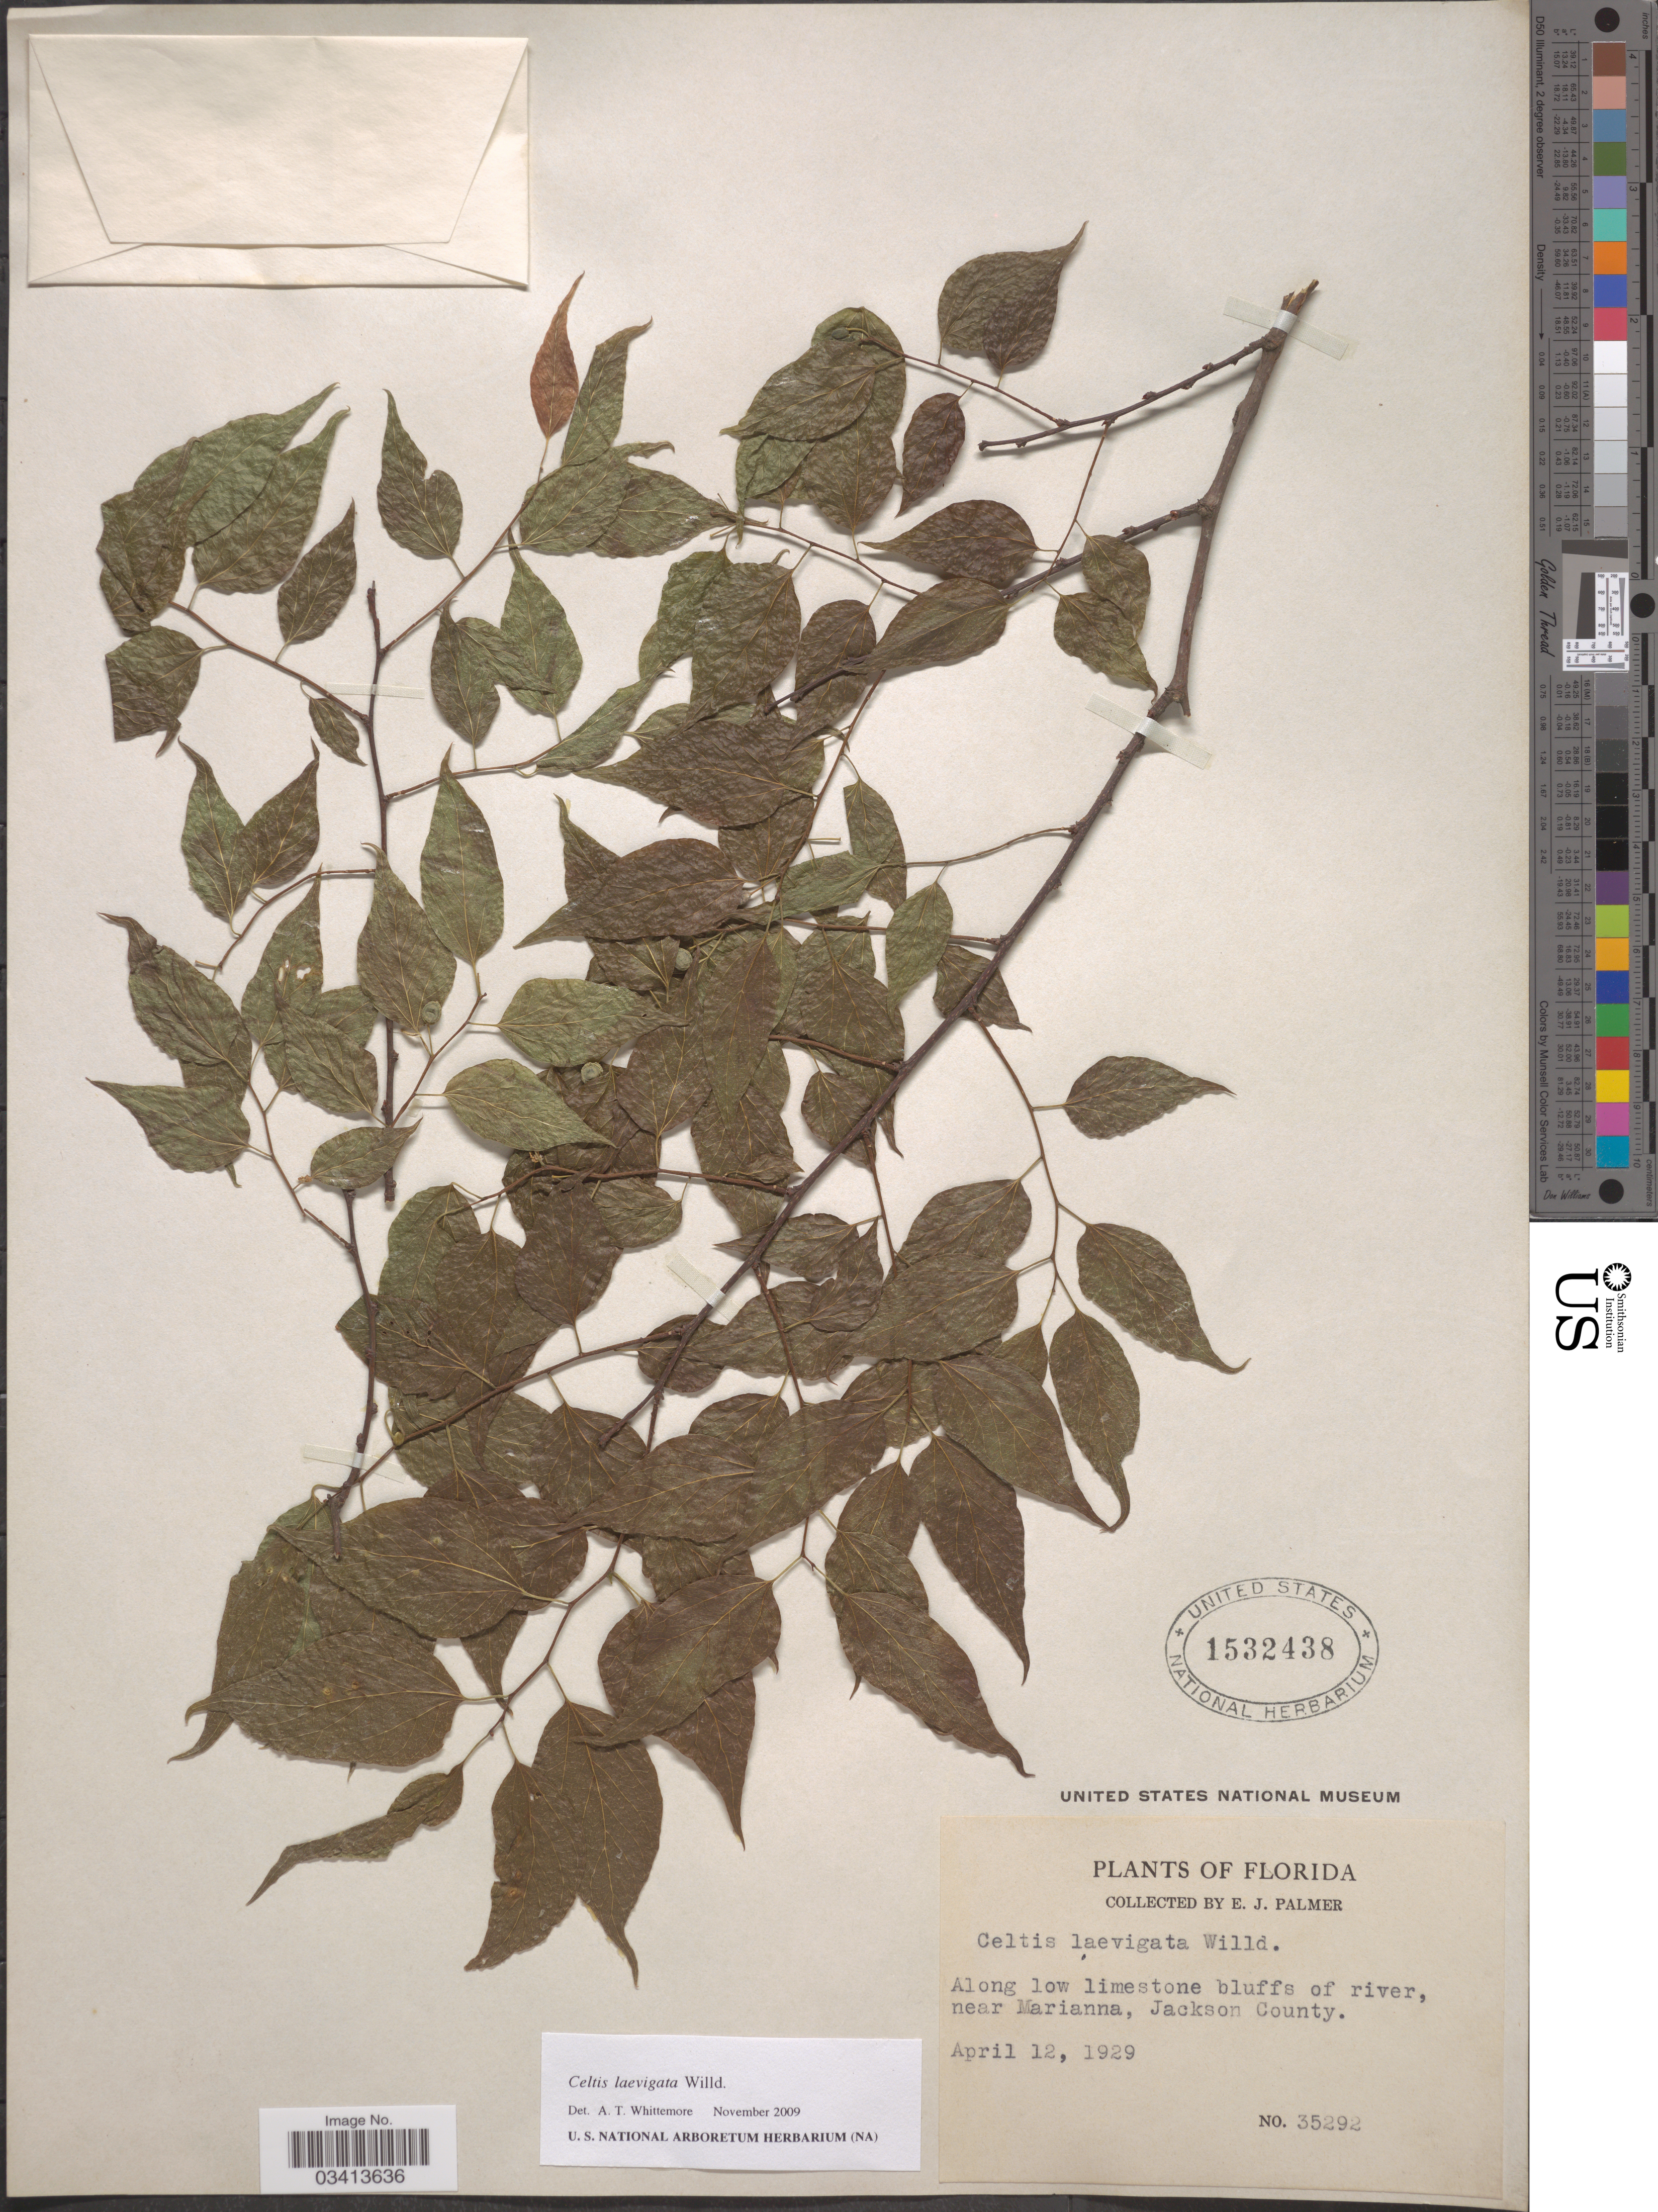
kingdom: Plantae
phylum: Tracheophyta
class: Magnoliopsida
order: Rosales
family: Cannabaceae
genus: Celtis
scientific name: Celtis laevigata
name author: Willd.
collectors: E. J. Palmer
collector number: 35292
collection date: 1929-04-12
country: United States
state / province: Florida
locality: Near Marianna, Jackson County.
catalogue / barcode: US 1532438